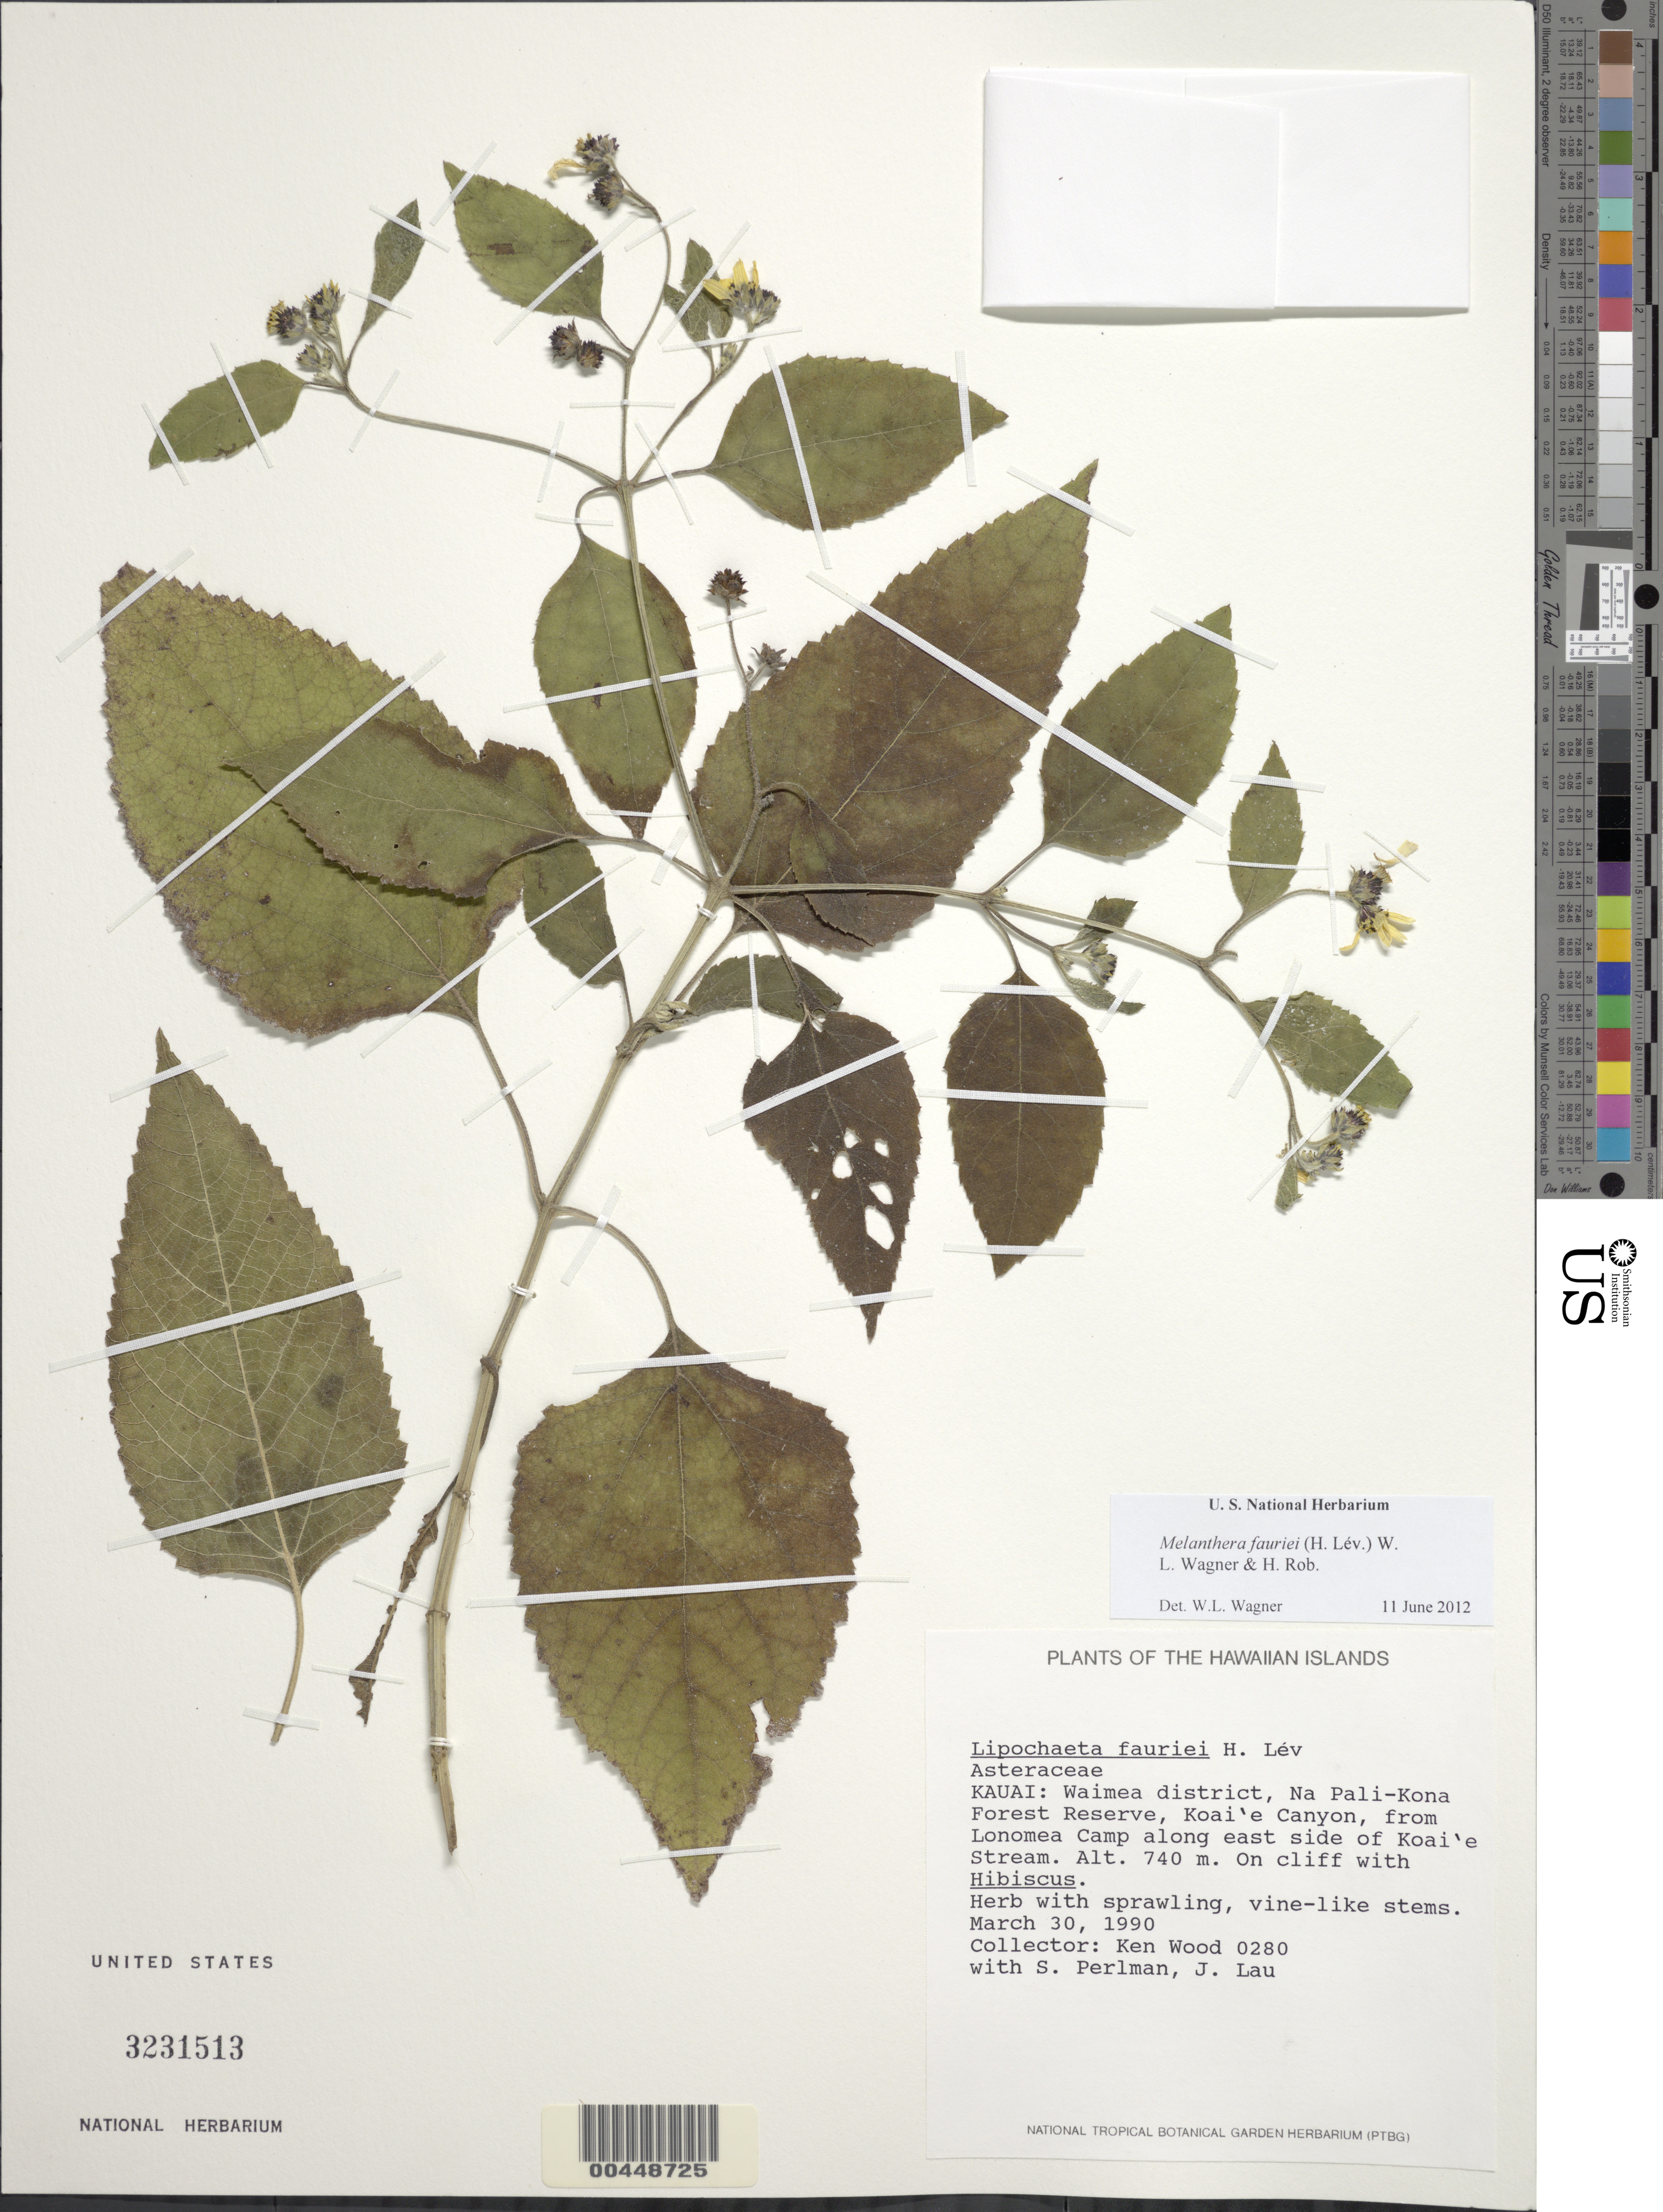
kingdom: Plantae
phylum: Tracheophyta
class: Magnoliopsida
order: Asterales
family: Asteraceae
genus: Wollastonia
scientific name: Wollastonia fauriei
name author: (H. Lév.) Orchard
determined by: Wagner, W. L., (BOT), Smithsonian Institution - National Museum of Natural History (UNITED STATES)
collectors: K. R. Wood, S. P. Perlman & J. Lau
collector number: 0280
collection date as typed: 30 Mar 1990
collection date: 1990-03-30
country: United States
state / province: Hawaii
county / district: Kauai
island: Kaua'i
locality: Waimea Dist., Na Pali Kona For Res, Koaie Canyon, from Lonomea Camp along E side of Koaie Stream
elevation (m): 740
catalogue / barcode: US 3231513